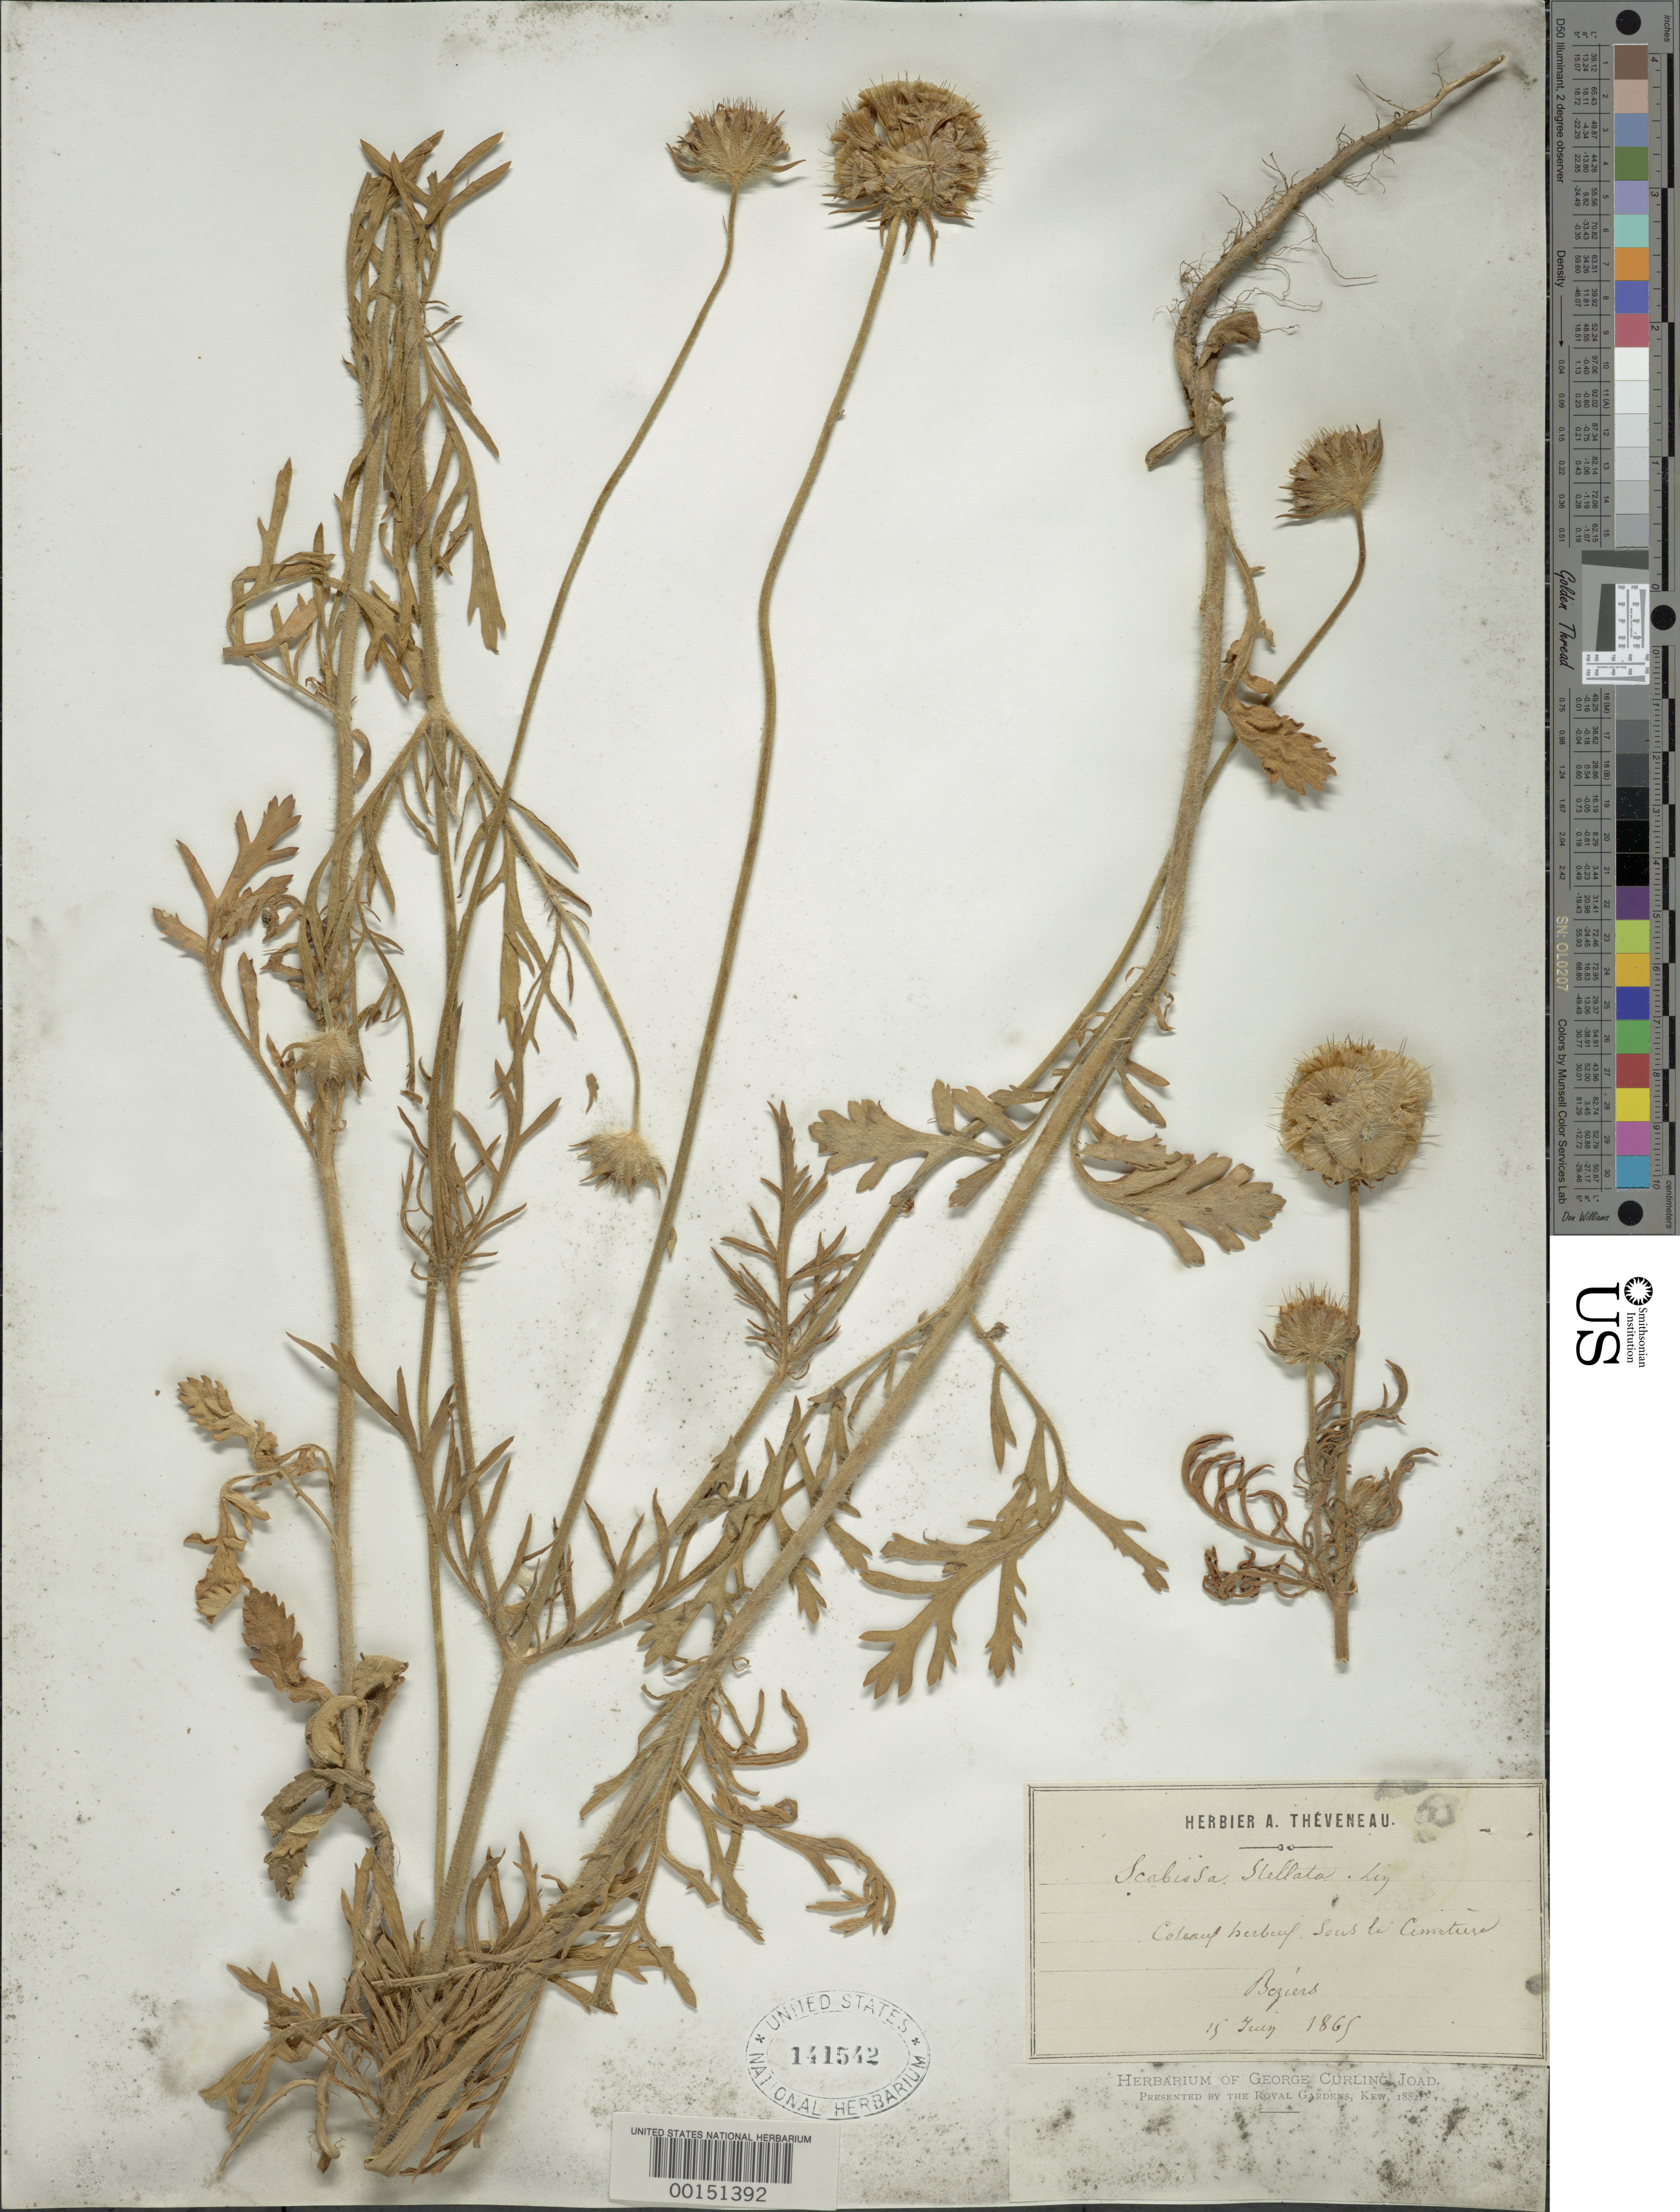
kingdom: Plantae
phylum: Tracheophyta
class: Magnoliopsida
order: Dipsacales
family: Caprifoliaceae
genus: Scabiosa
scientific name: Scabiosa stellata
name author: L.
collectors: A. Theveneau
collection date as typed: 15 Jul 1865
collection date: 1865-07-15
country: France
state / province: Occitanie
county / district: Hérault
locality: Beziers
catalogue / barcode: US 141542